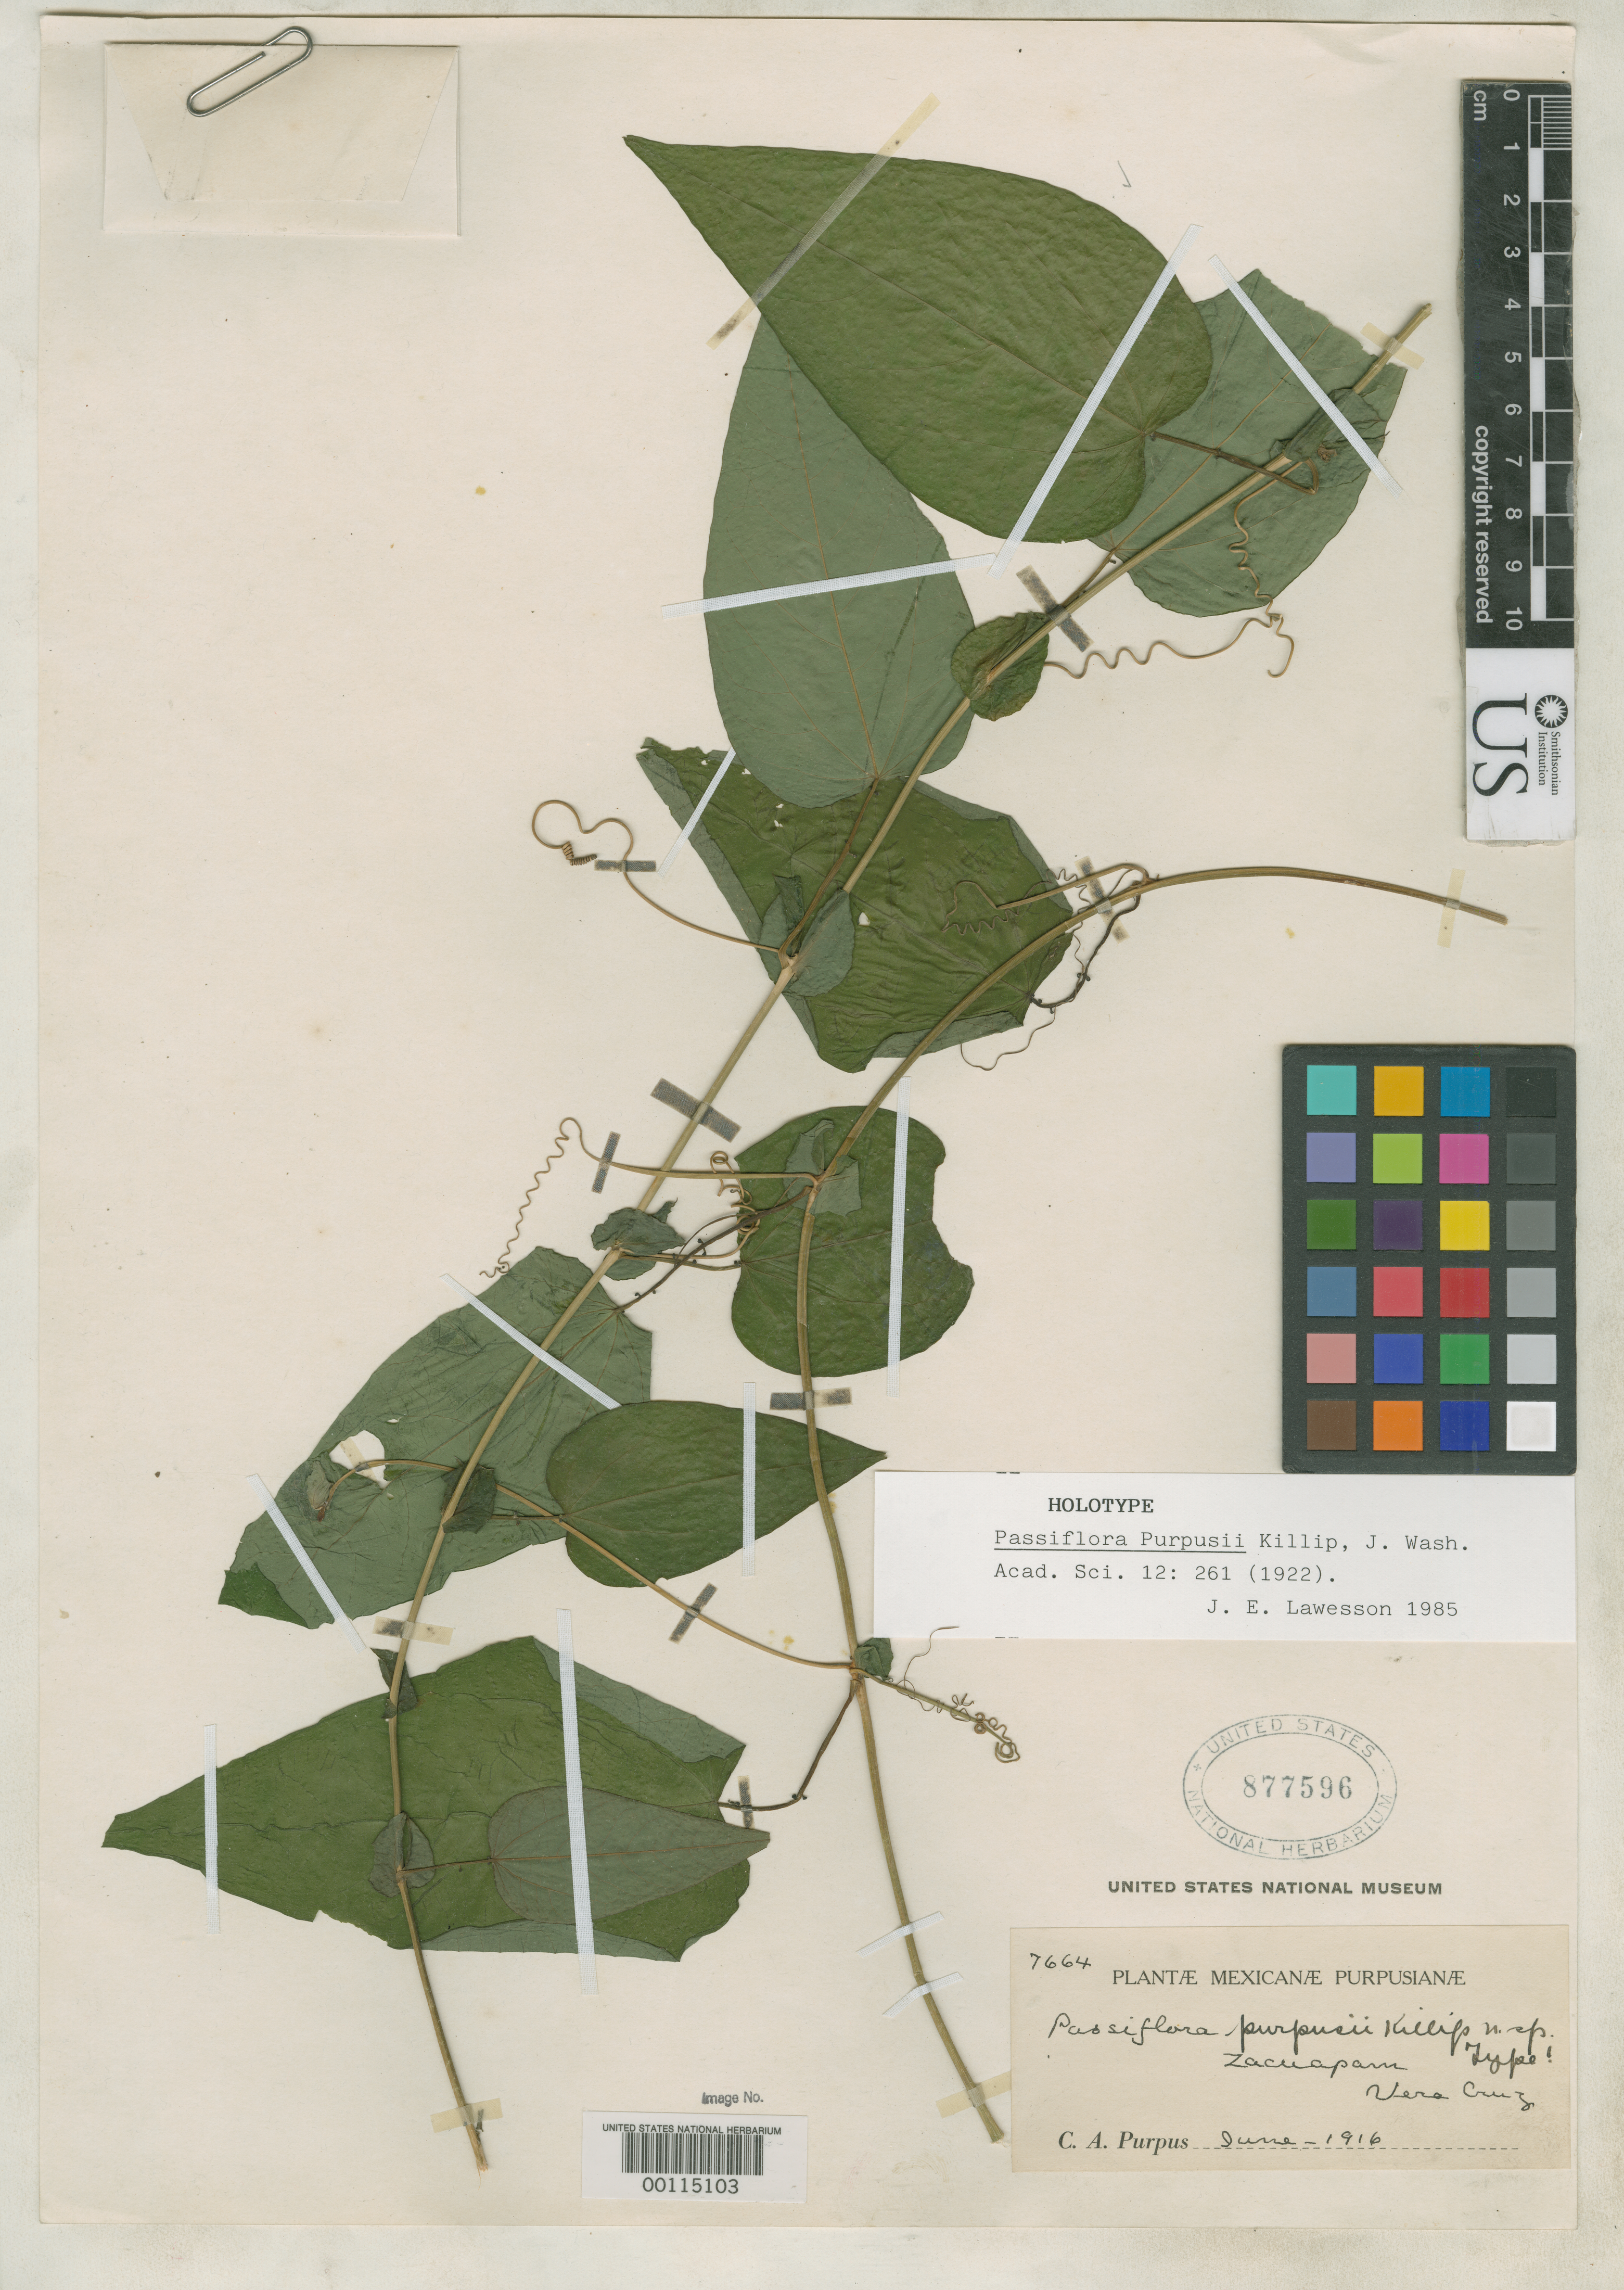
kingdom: Plantae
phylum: Tracheophyta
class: Magnoliopsida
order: Malpighiales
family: Passifloraceae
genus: Passiflora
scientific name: Passiflora purpusii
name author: Killip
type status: Holotype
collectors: C. A. Purpus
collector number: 7664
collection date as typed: Jun 1916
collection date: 1916-06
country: Mexico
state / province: Veracruz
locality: Zacuapan.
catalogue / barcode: US 877596